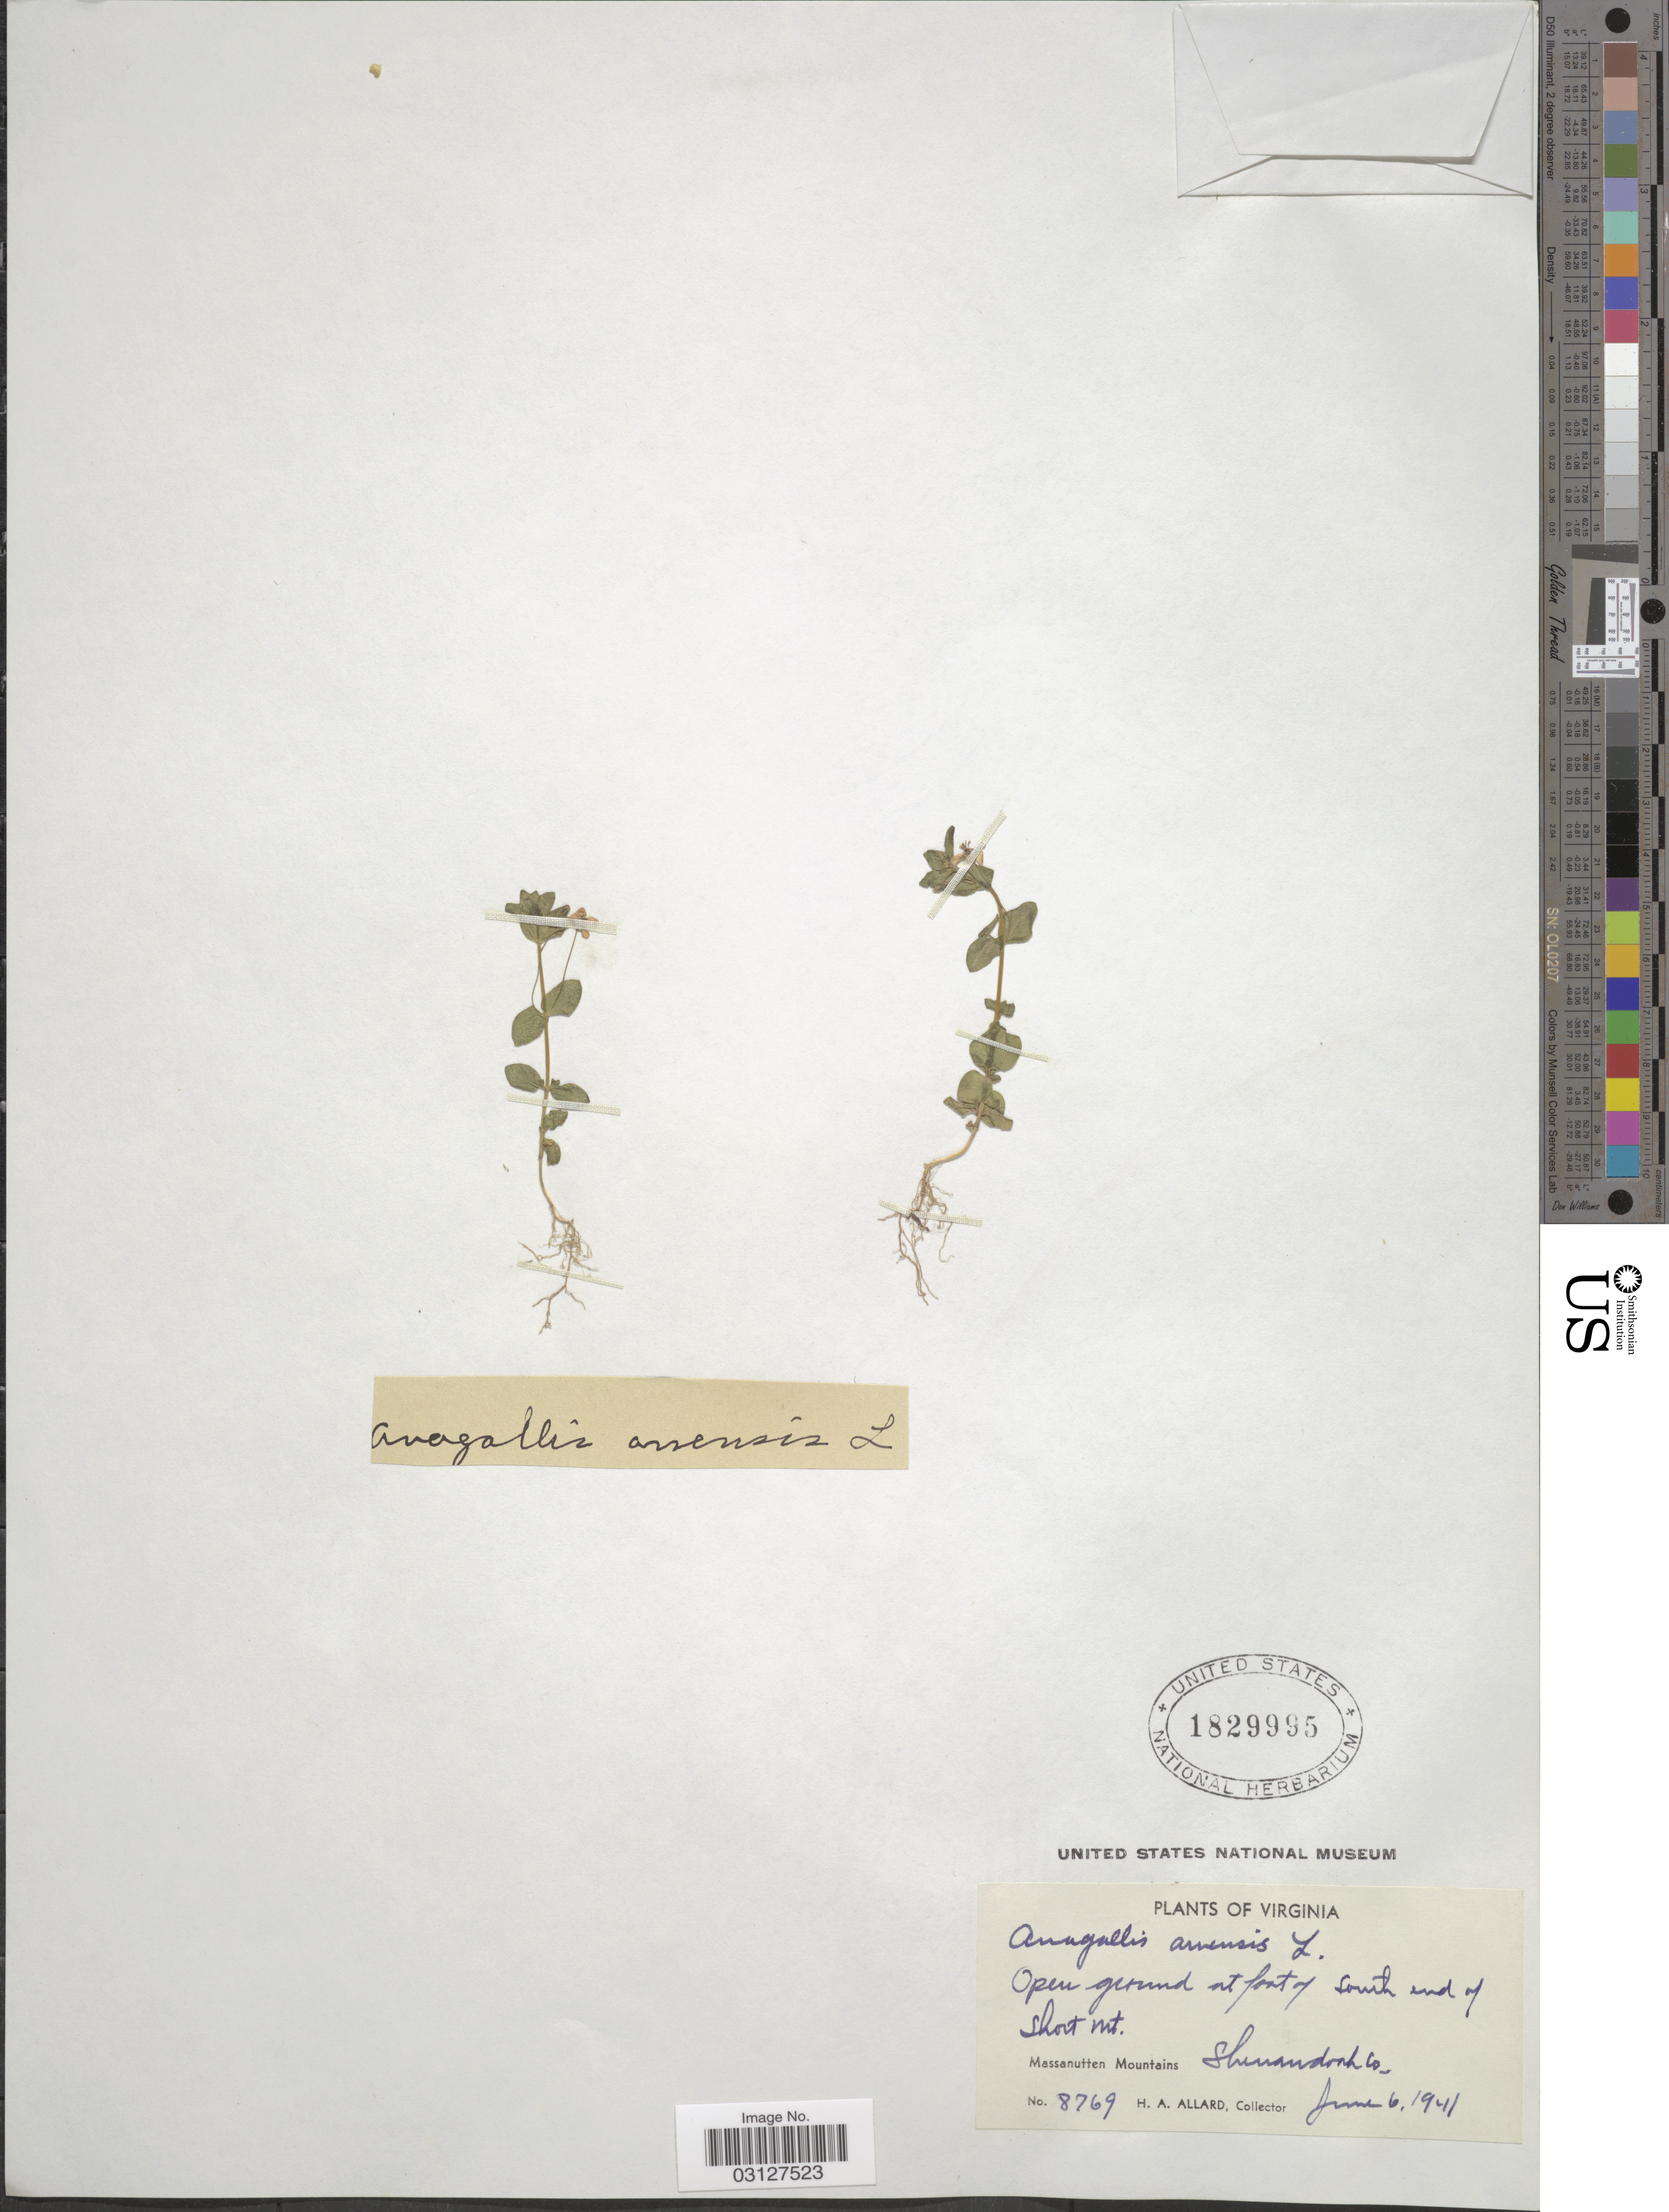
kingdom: Plantae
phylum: Tracheophyta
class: Magnoliopsida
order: Ericales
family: Primulaceae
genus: Anagallis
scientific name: Anagallis arvensis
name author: L.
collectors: H. A. Allard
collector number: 8769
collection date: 1941-06-06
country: United States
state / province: Virginia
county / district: Shenandoah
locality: Open ground at fort of South end of Short Mt. Massanutten Mountains. Shenandoah Co.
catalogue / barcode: US 1829995